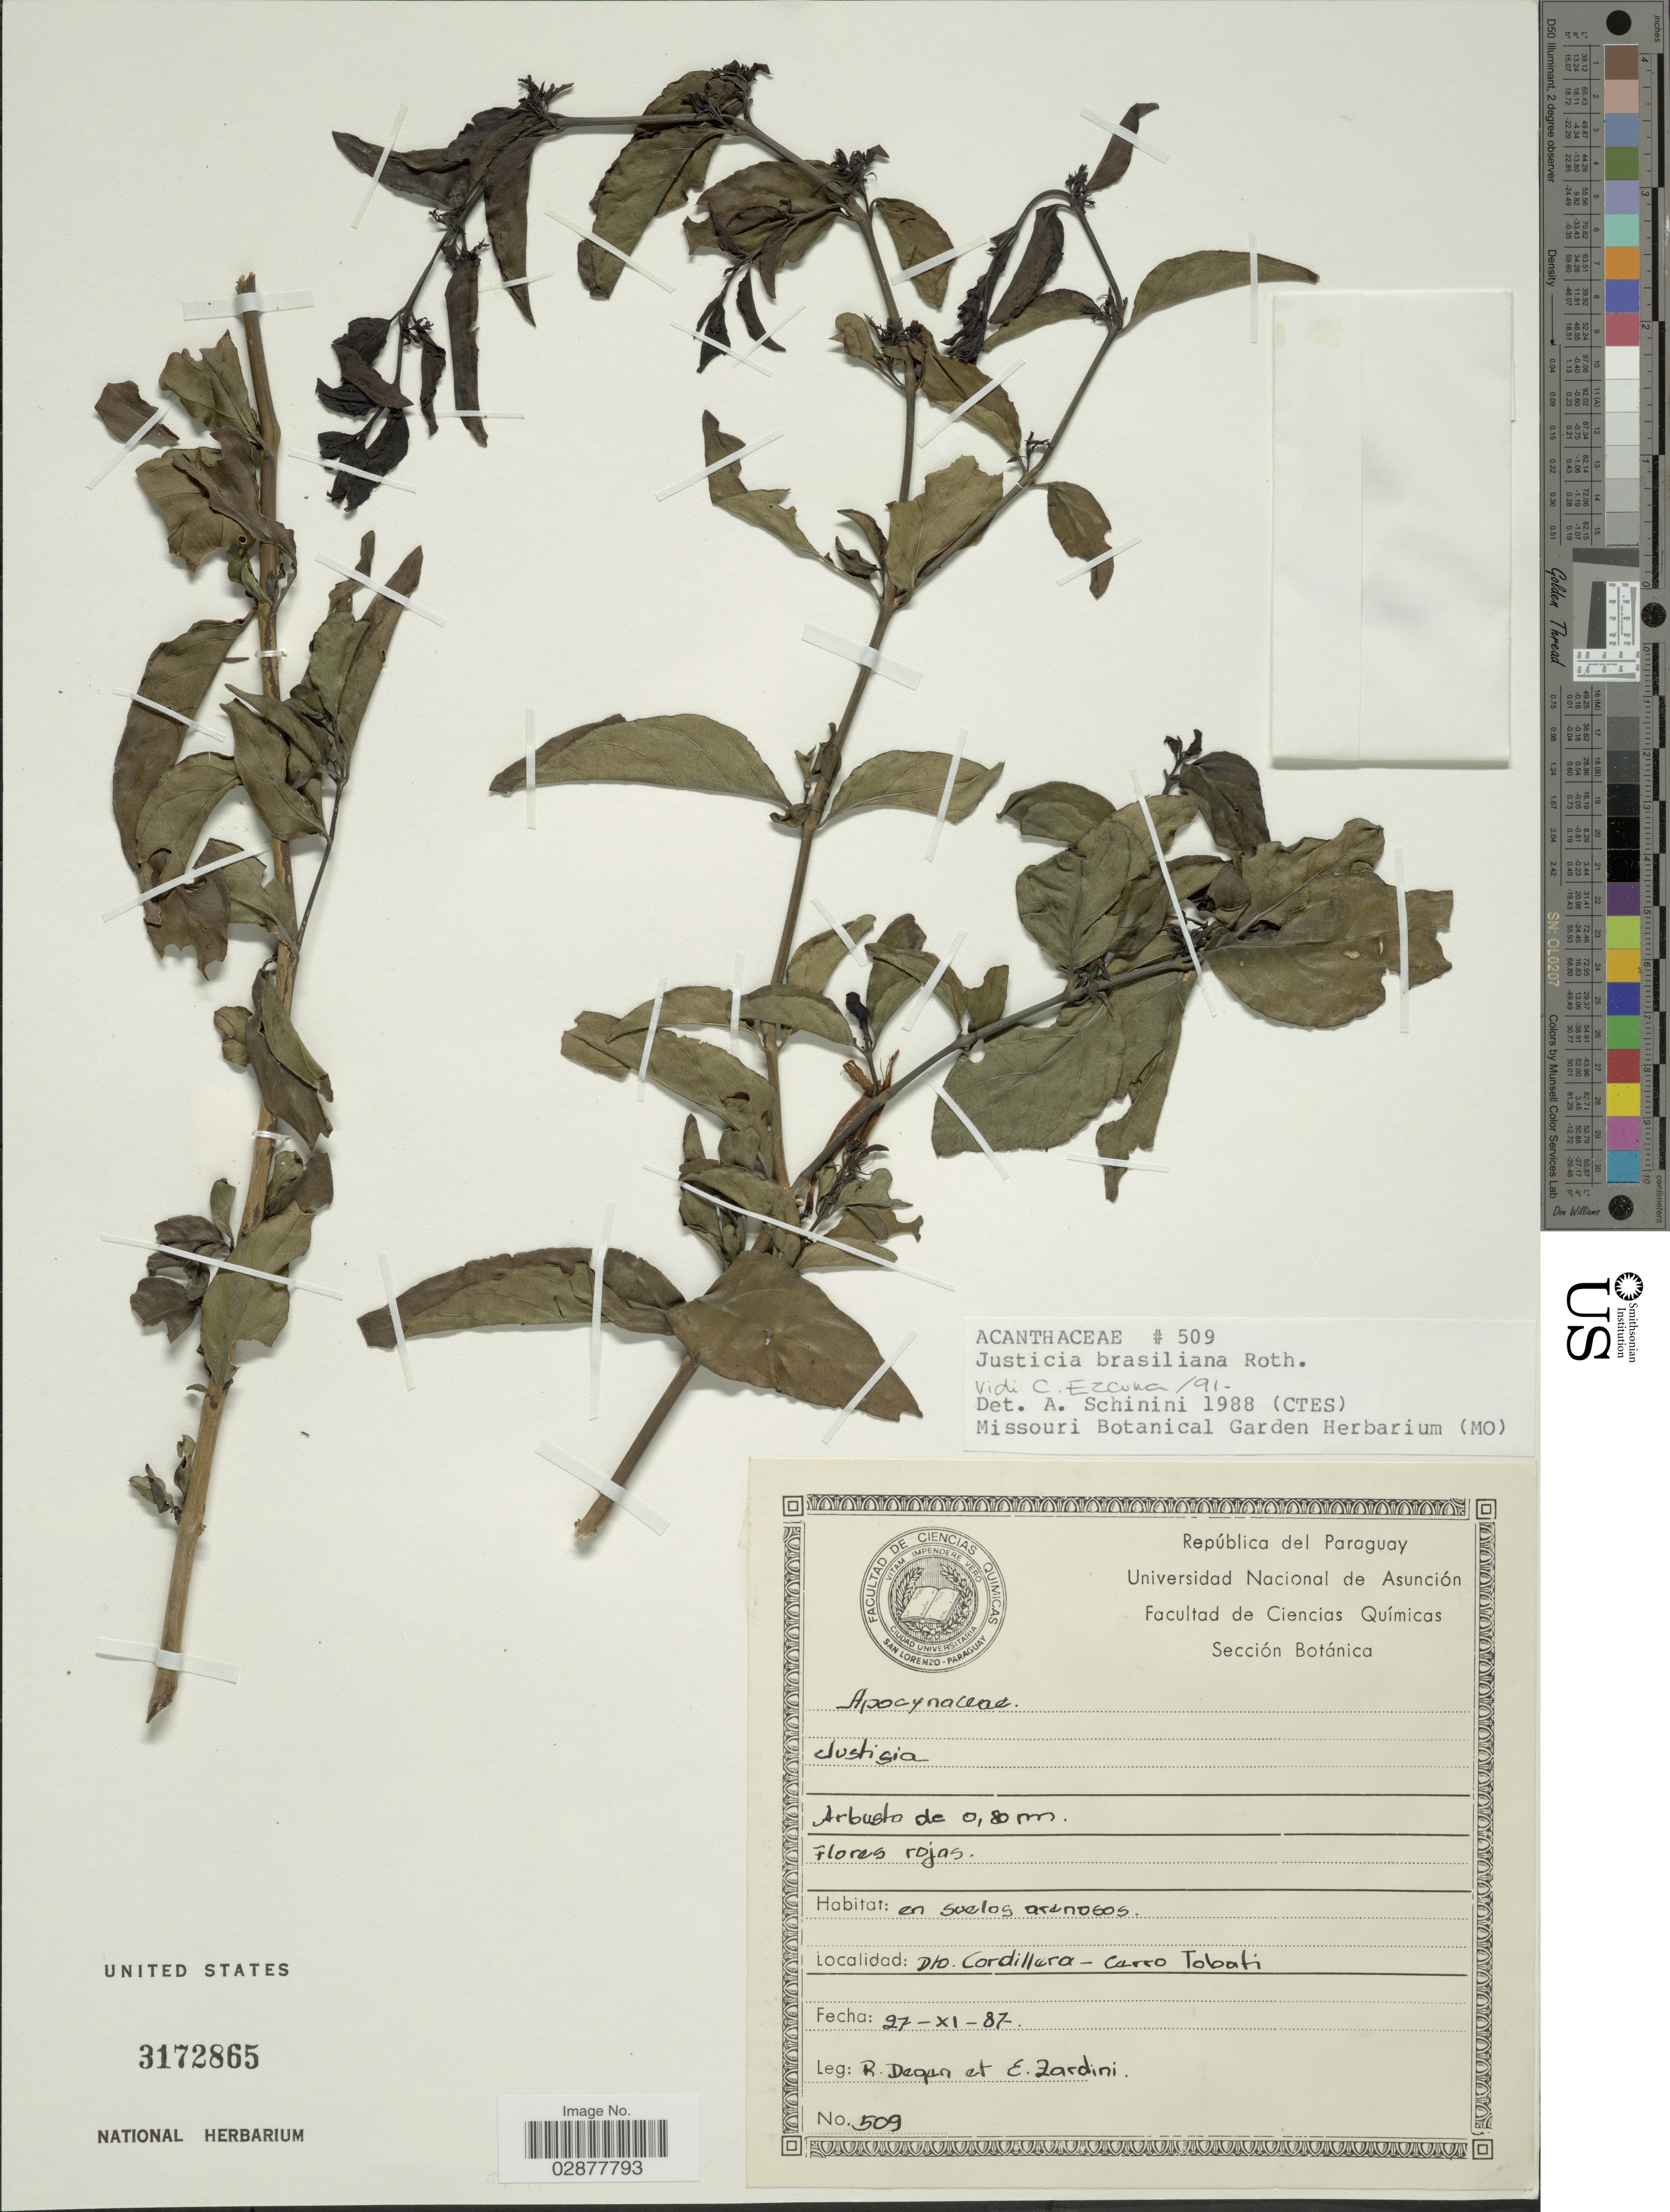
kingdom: Plantae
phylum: Tracheophyta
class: Magnoliopsida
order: Lamiales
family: Acanthaceae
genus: Justicia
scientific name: Justicia brasiliana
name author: Roth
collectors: R. Degan & E. Zardini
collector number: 509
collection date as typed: Transcribed d/m/y: 27/11/87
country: Paraguay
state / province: Cordillera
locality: Dto. Cordillera - Cerro Tobati.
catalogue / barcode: US 3172865